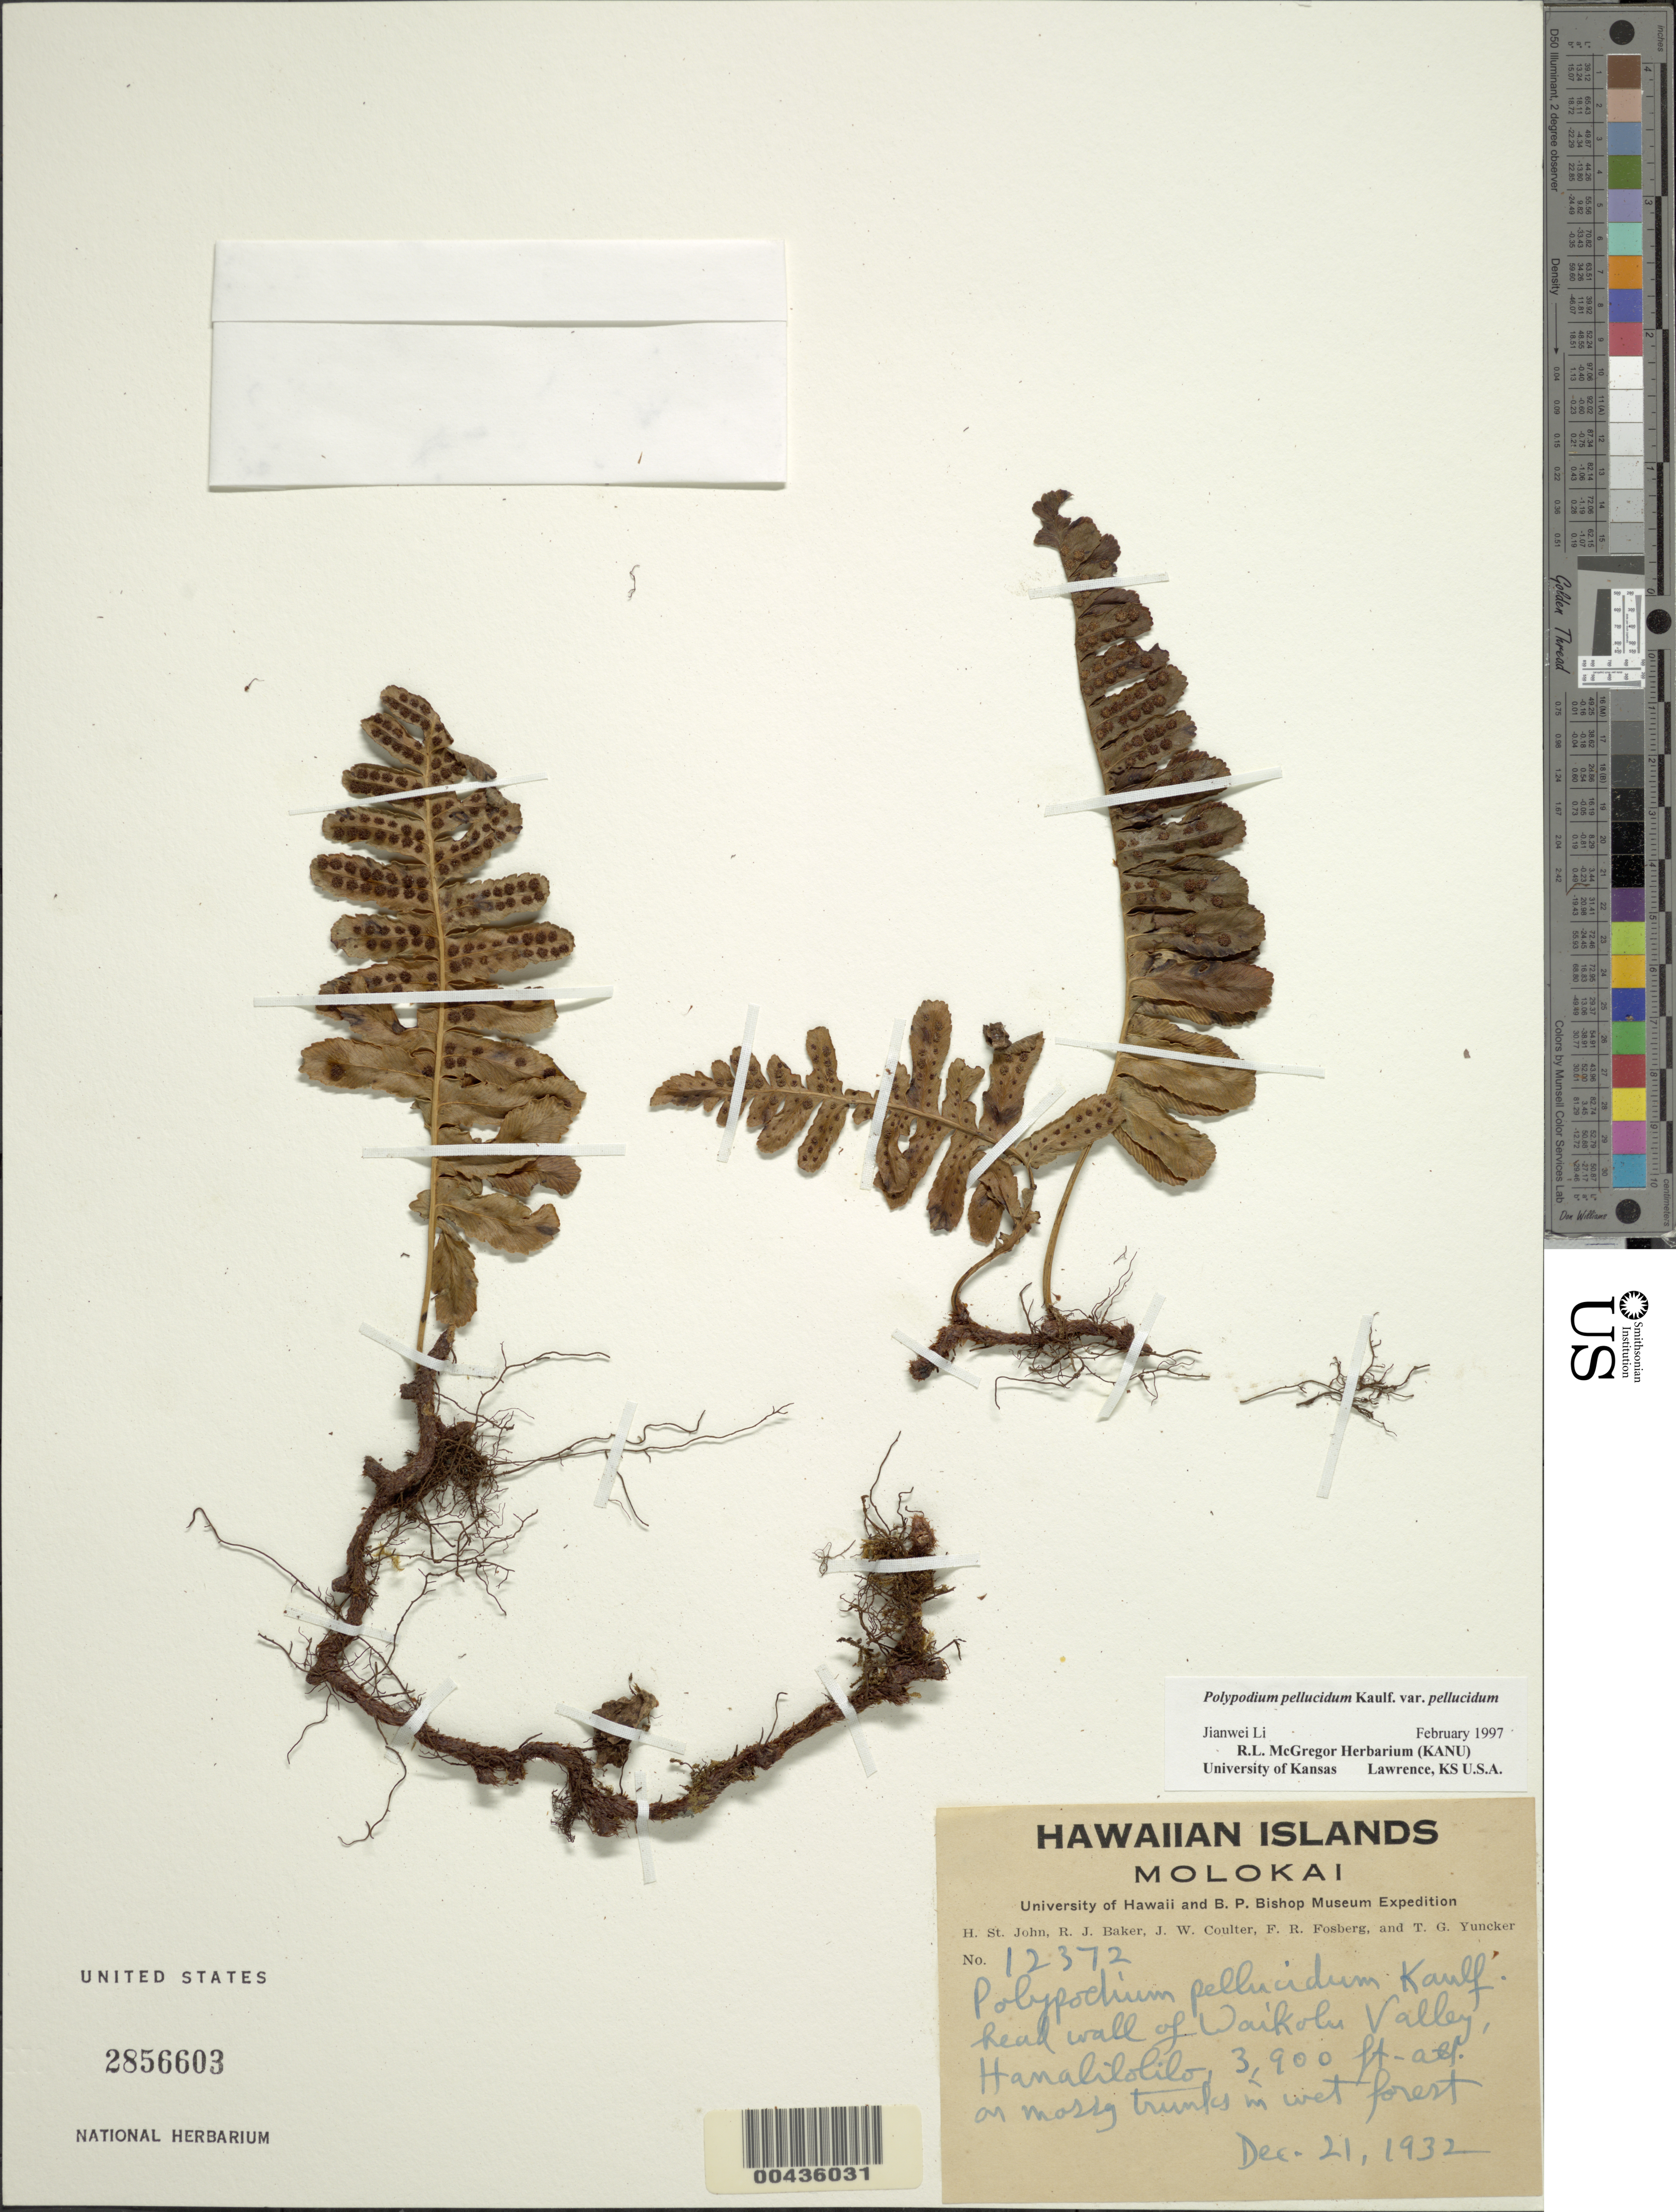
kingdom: Plantae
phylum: Tracheophyta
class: Polypodiopsida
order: Polypodiales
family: Polypodiaceae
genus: Polypodium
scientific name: Polypodium pellucidum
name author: Kaulf.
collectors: H. St. John, R. J. Baker, J. W. Coulter & F. R. Fosberg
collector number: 12372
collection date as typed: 21 Dec 1932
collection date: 1932-12-21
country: United States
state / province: Hawaii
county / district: Maui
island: Moloka'i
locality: Head wall of Waikolu Valley Hanalilolilo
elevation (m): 1189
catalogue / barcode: US 2856603